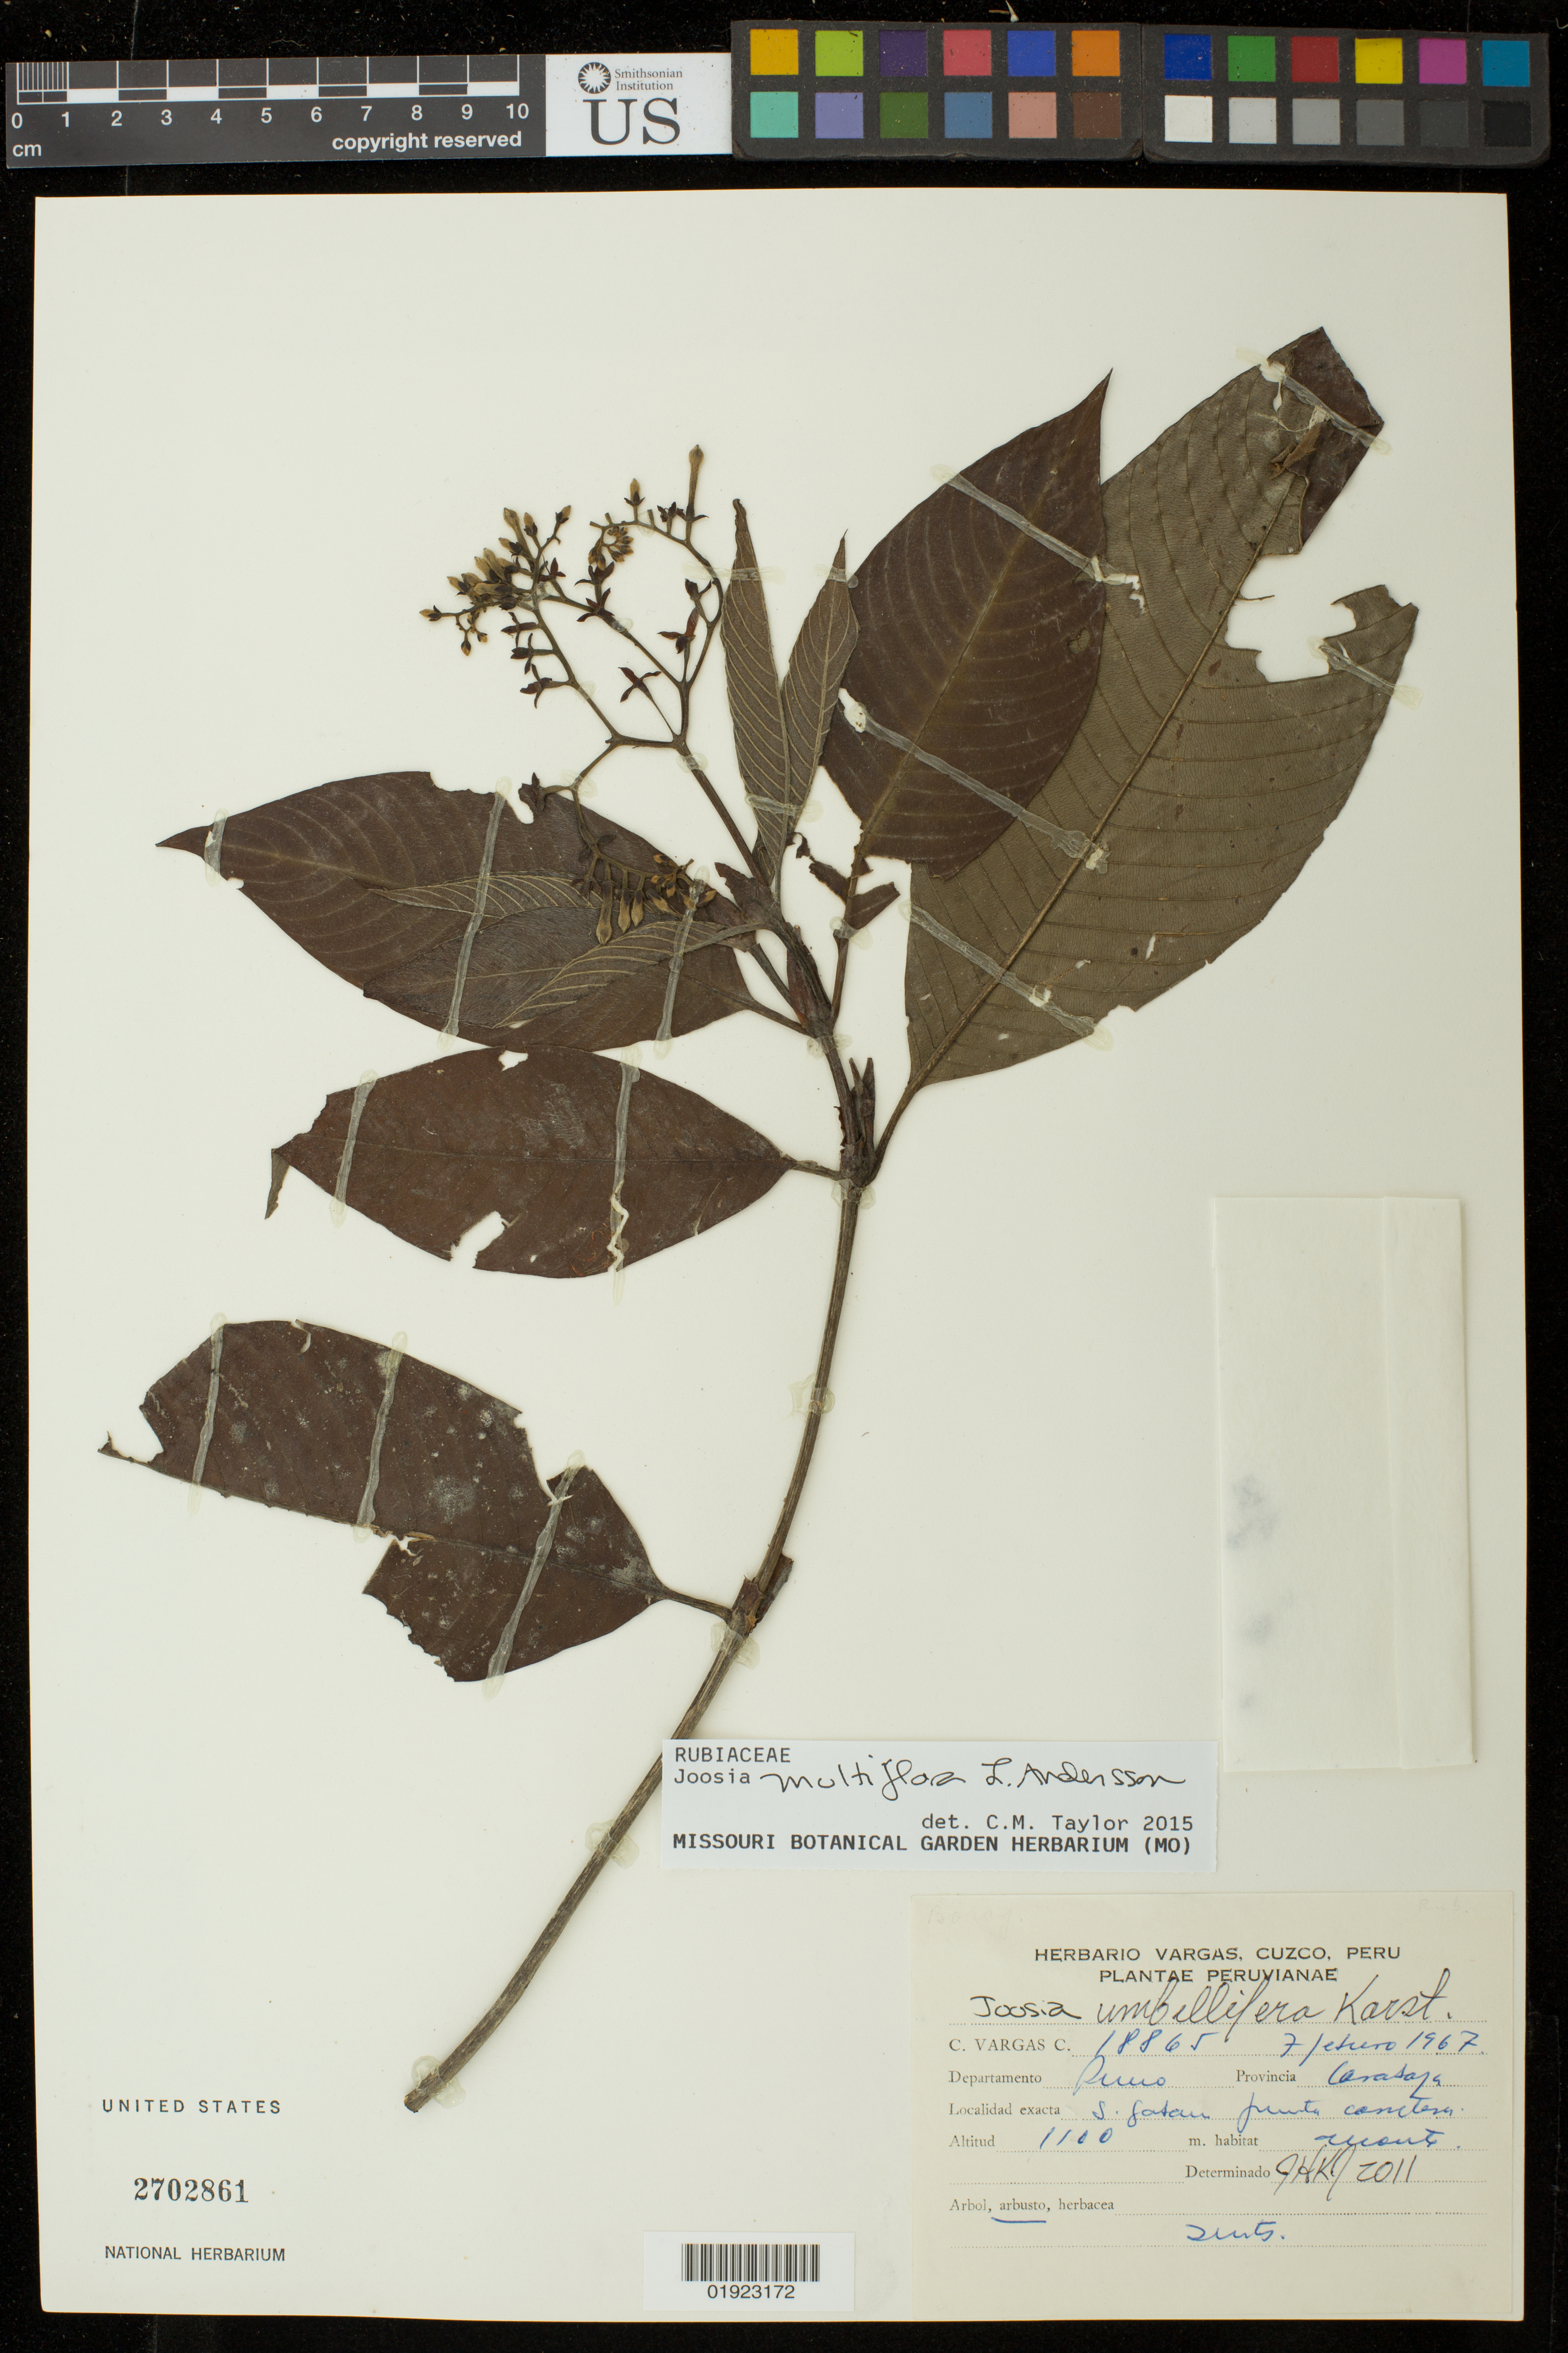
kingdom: Plantae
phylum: Tracheophyta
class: Magnoliopsida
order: Gentianales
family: Rubiaceae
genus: Joosia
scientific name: Joosia multiflora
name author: L. Andersson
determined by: Taylor, Charlotte M.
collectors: C. Vargas C.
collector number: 18865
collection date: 1967-01-07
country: Peru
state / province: Puno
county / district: Carabaya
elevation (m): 1100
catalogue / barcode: US 2702861